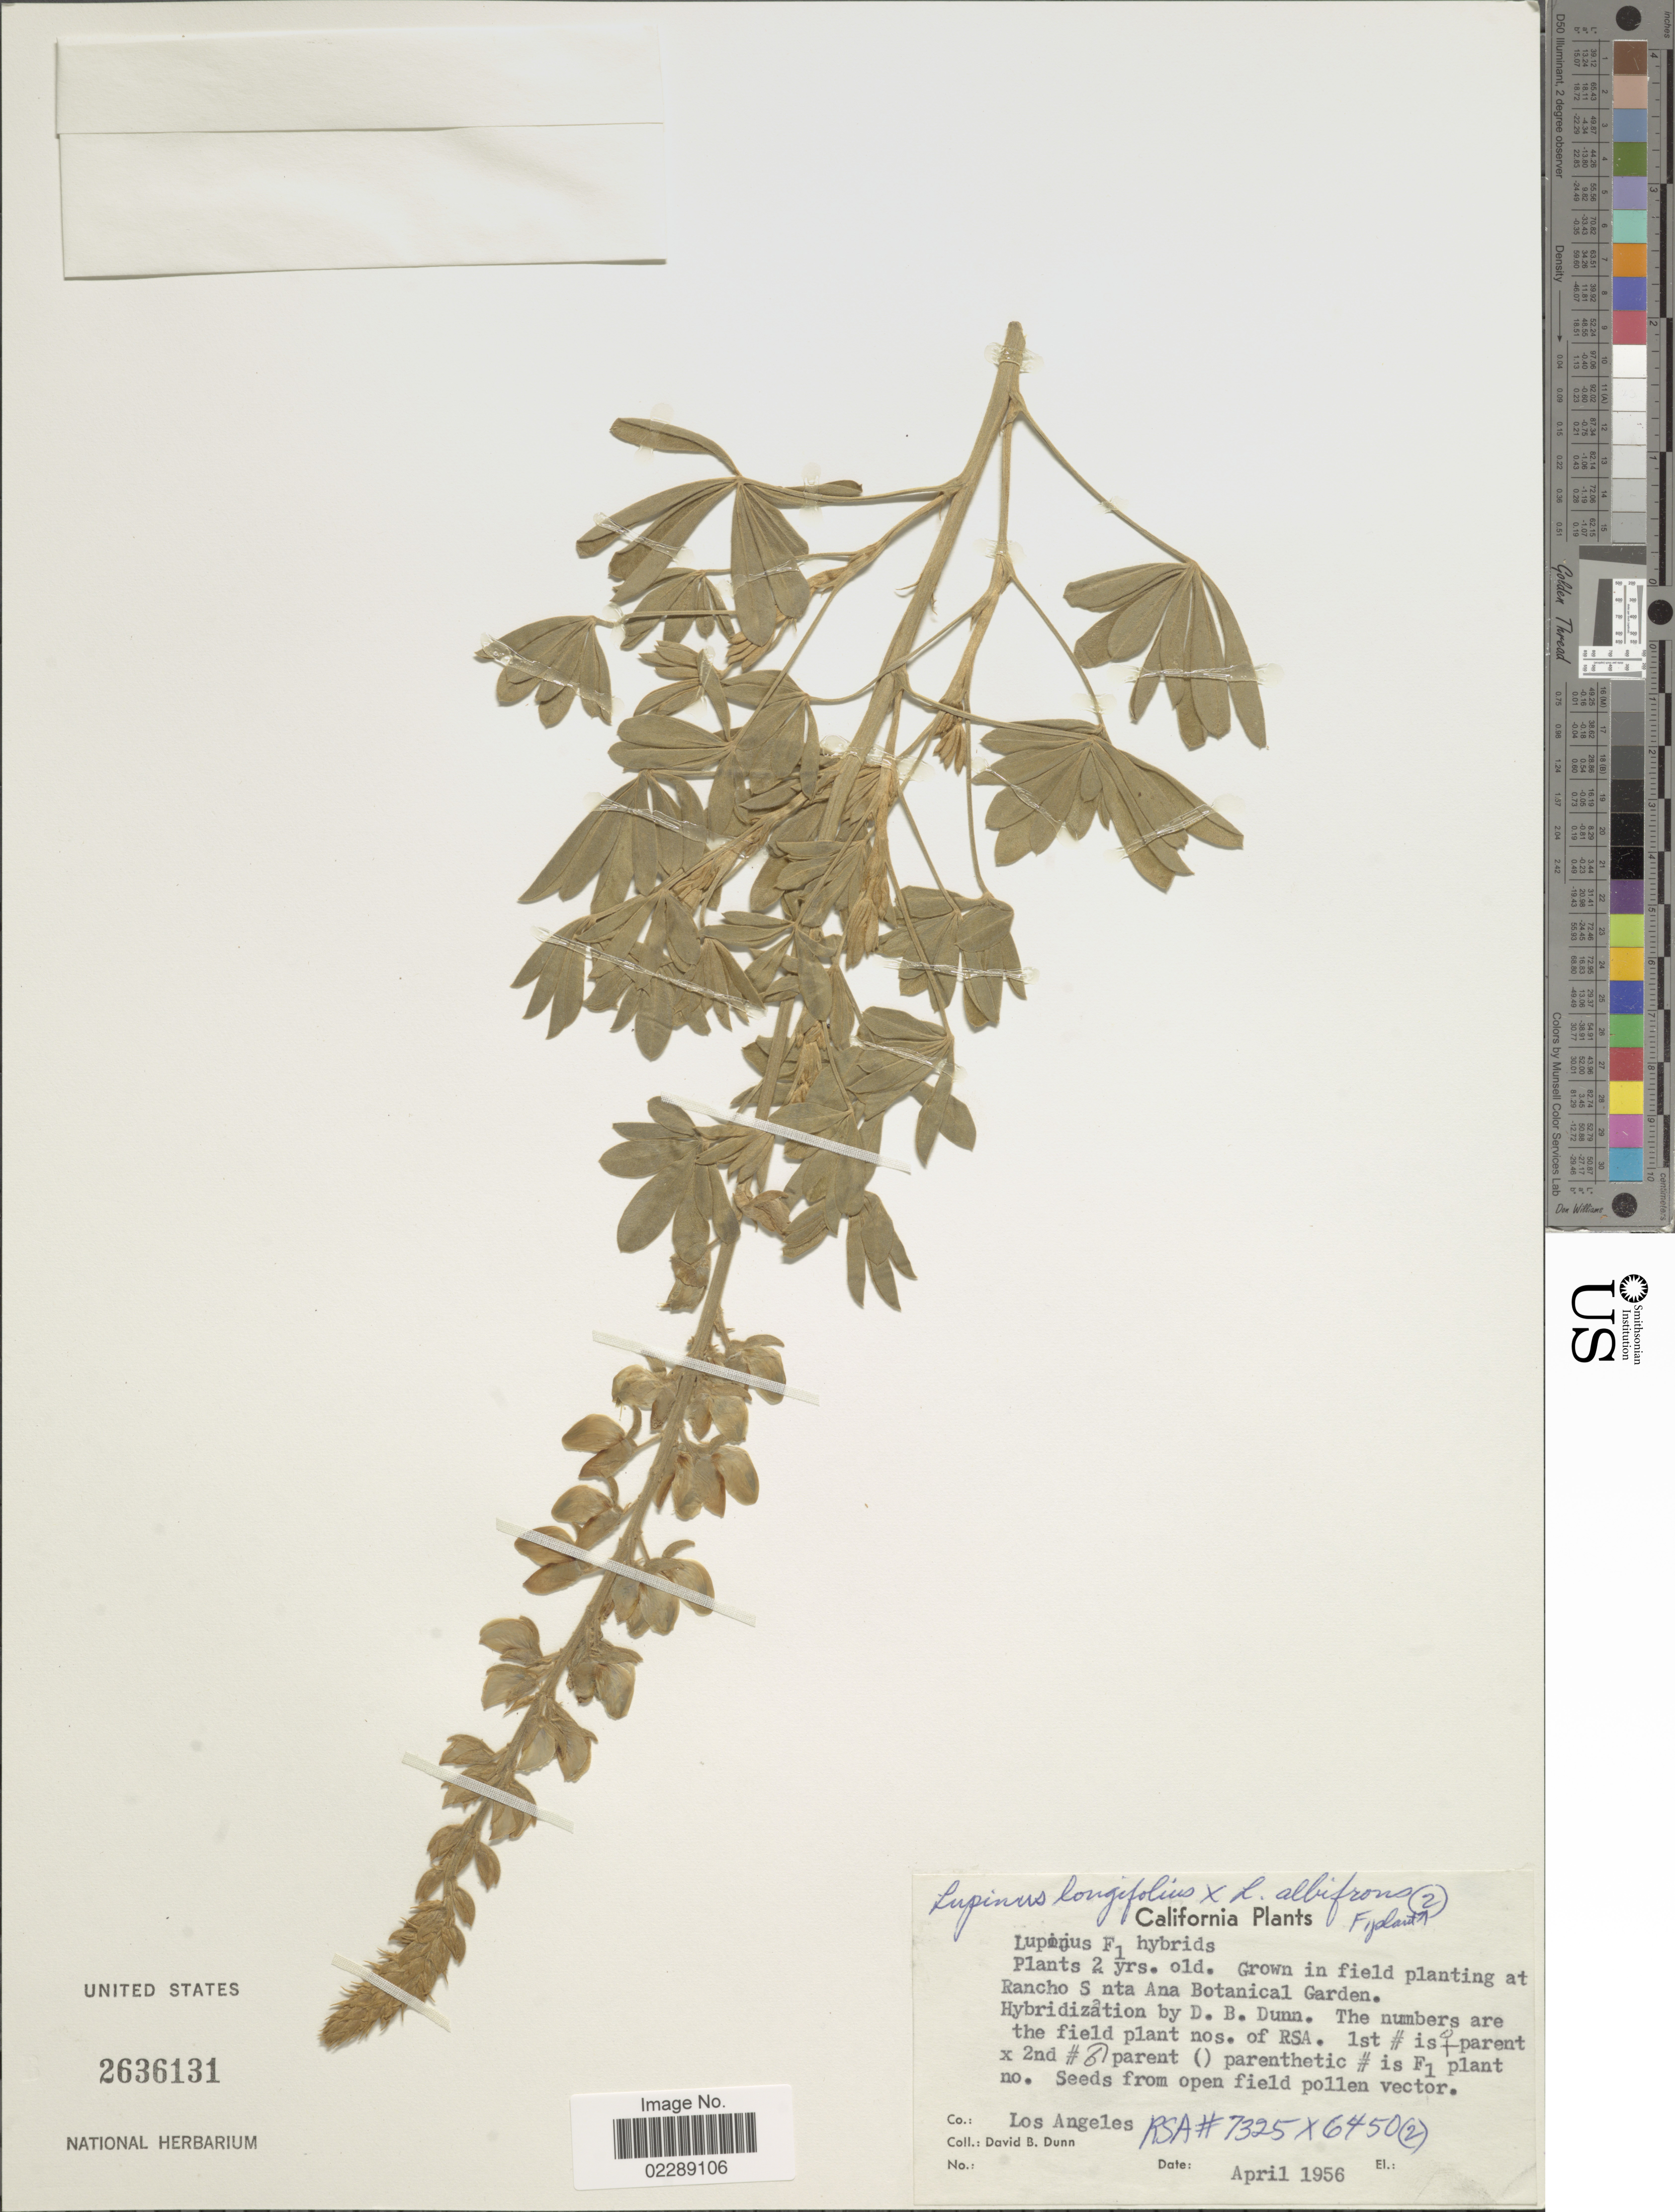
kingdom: Plantae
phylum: Tracheophyta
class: Magnoliopsida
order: Fabales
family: Fabaceae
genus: Lupinus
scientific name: Lupinus sp.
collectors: D. B. Dunn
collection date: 1956-04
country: United States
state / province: California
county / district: Los Angeles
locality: Co.: Los Angeles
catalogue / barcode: US 2636131